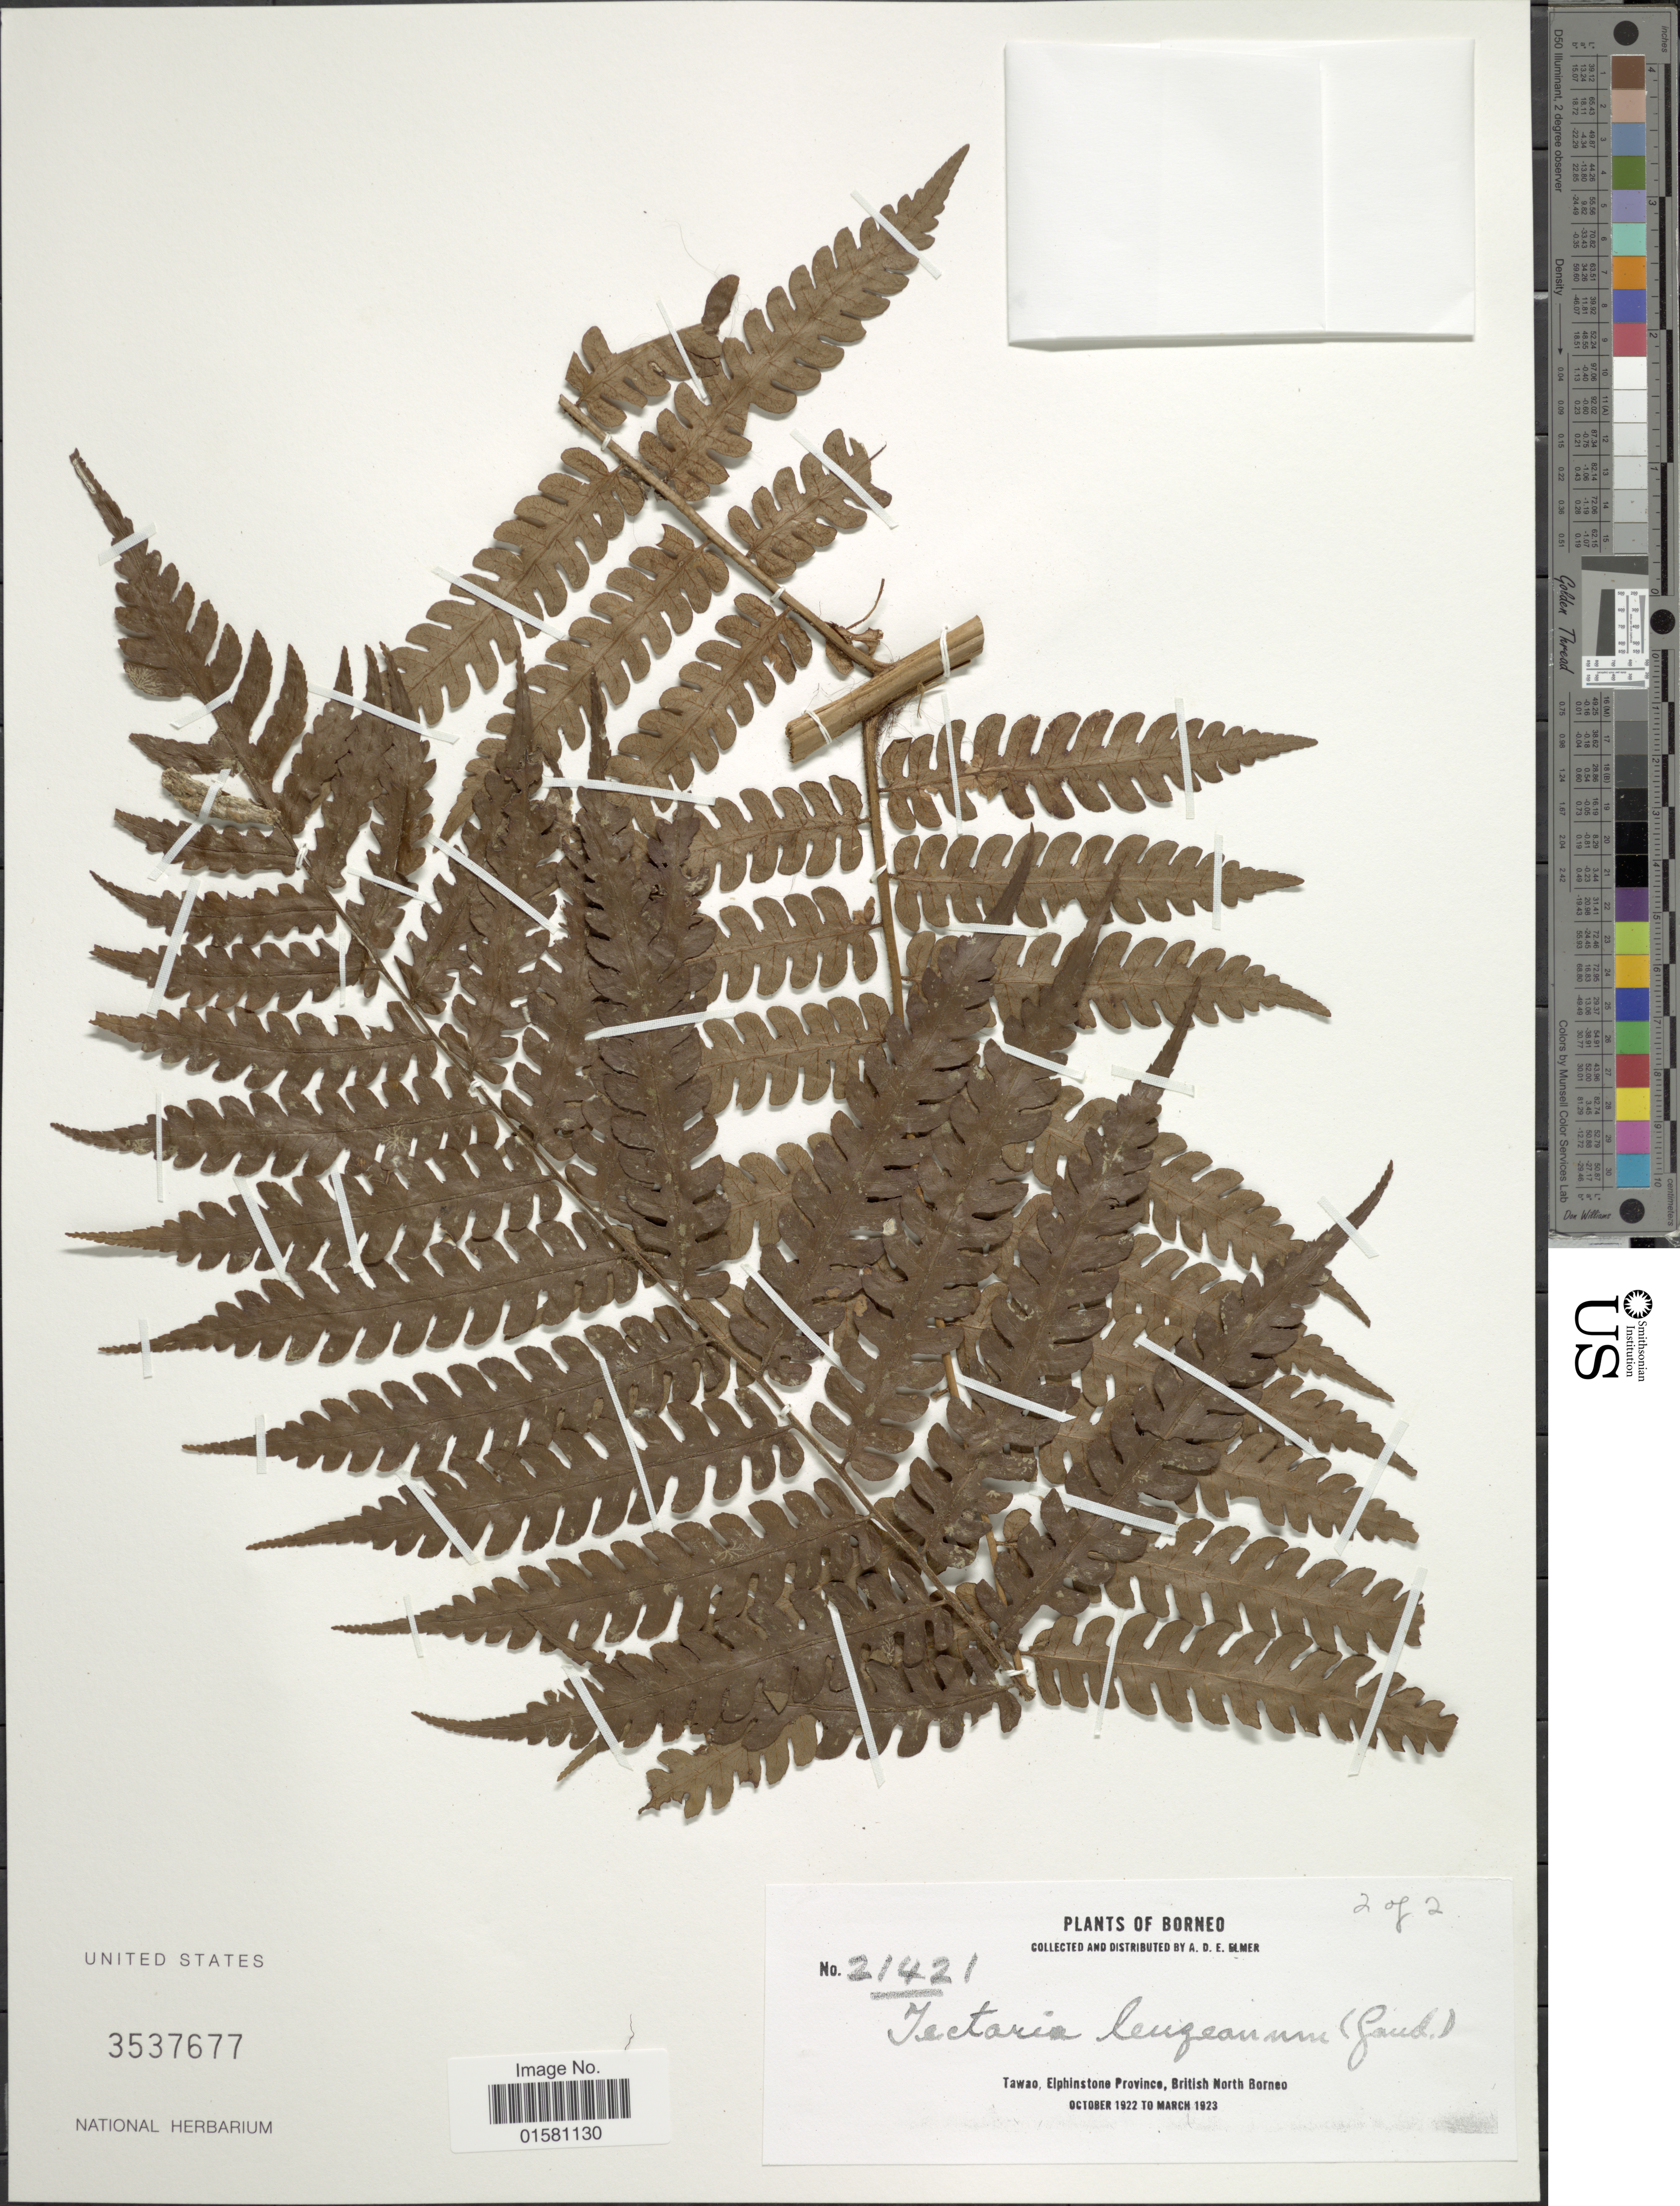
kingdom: Plantae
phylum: Tracheophyta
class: Polypodiopsida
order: Polypodiales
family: Tectariaceae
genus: Tectaria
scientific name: Tectaria leuzeana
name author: (Gaudich.) Copel.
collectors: A. D. E. Elmer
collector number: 21421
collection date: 1922-10/1923-03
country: Malaysia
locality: Tawao, Elphinstone Province, British North Borneo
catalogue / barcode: US 3537677